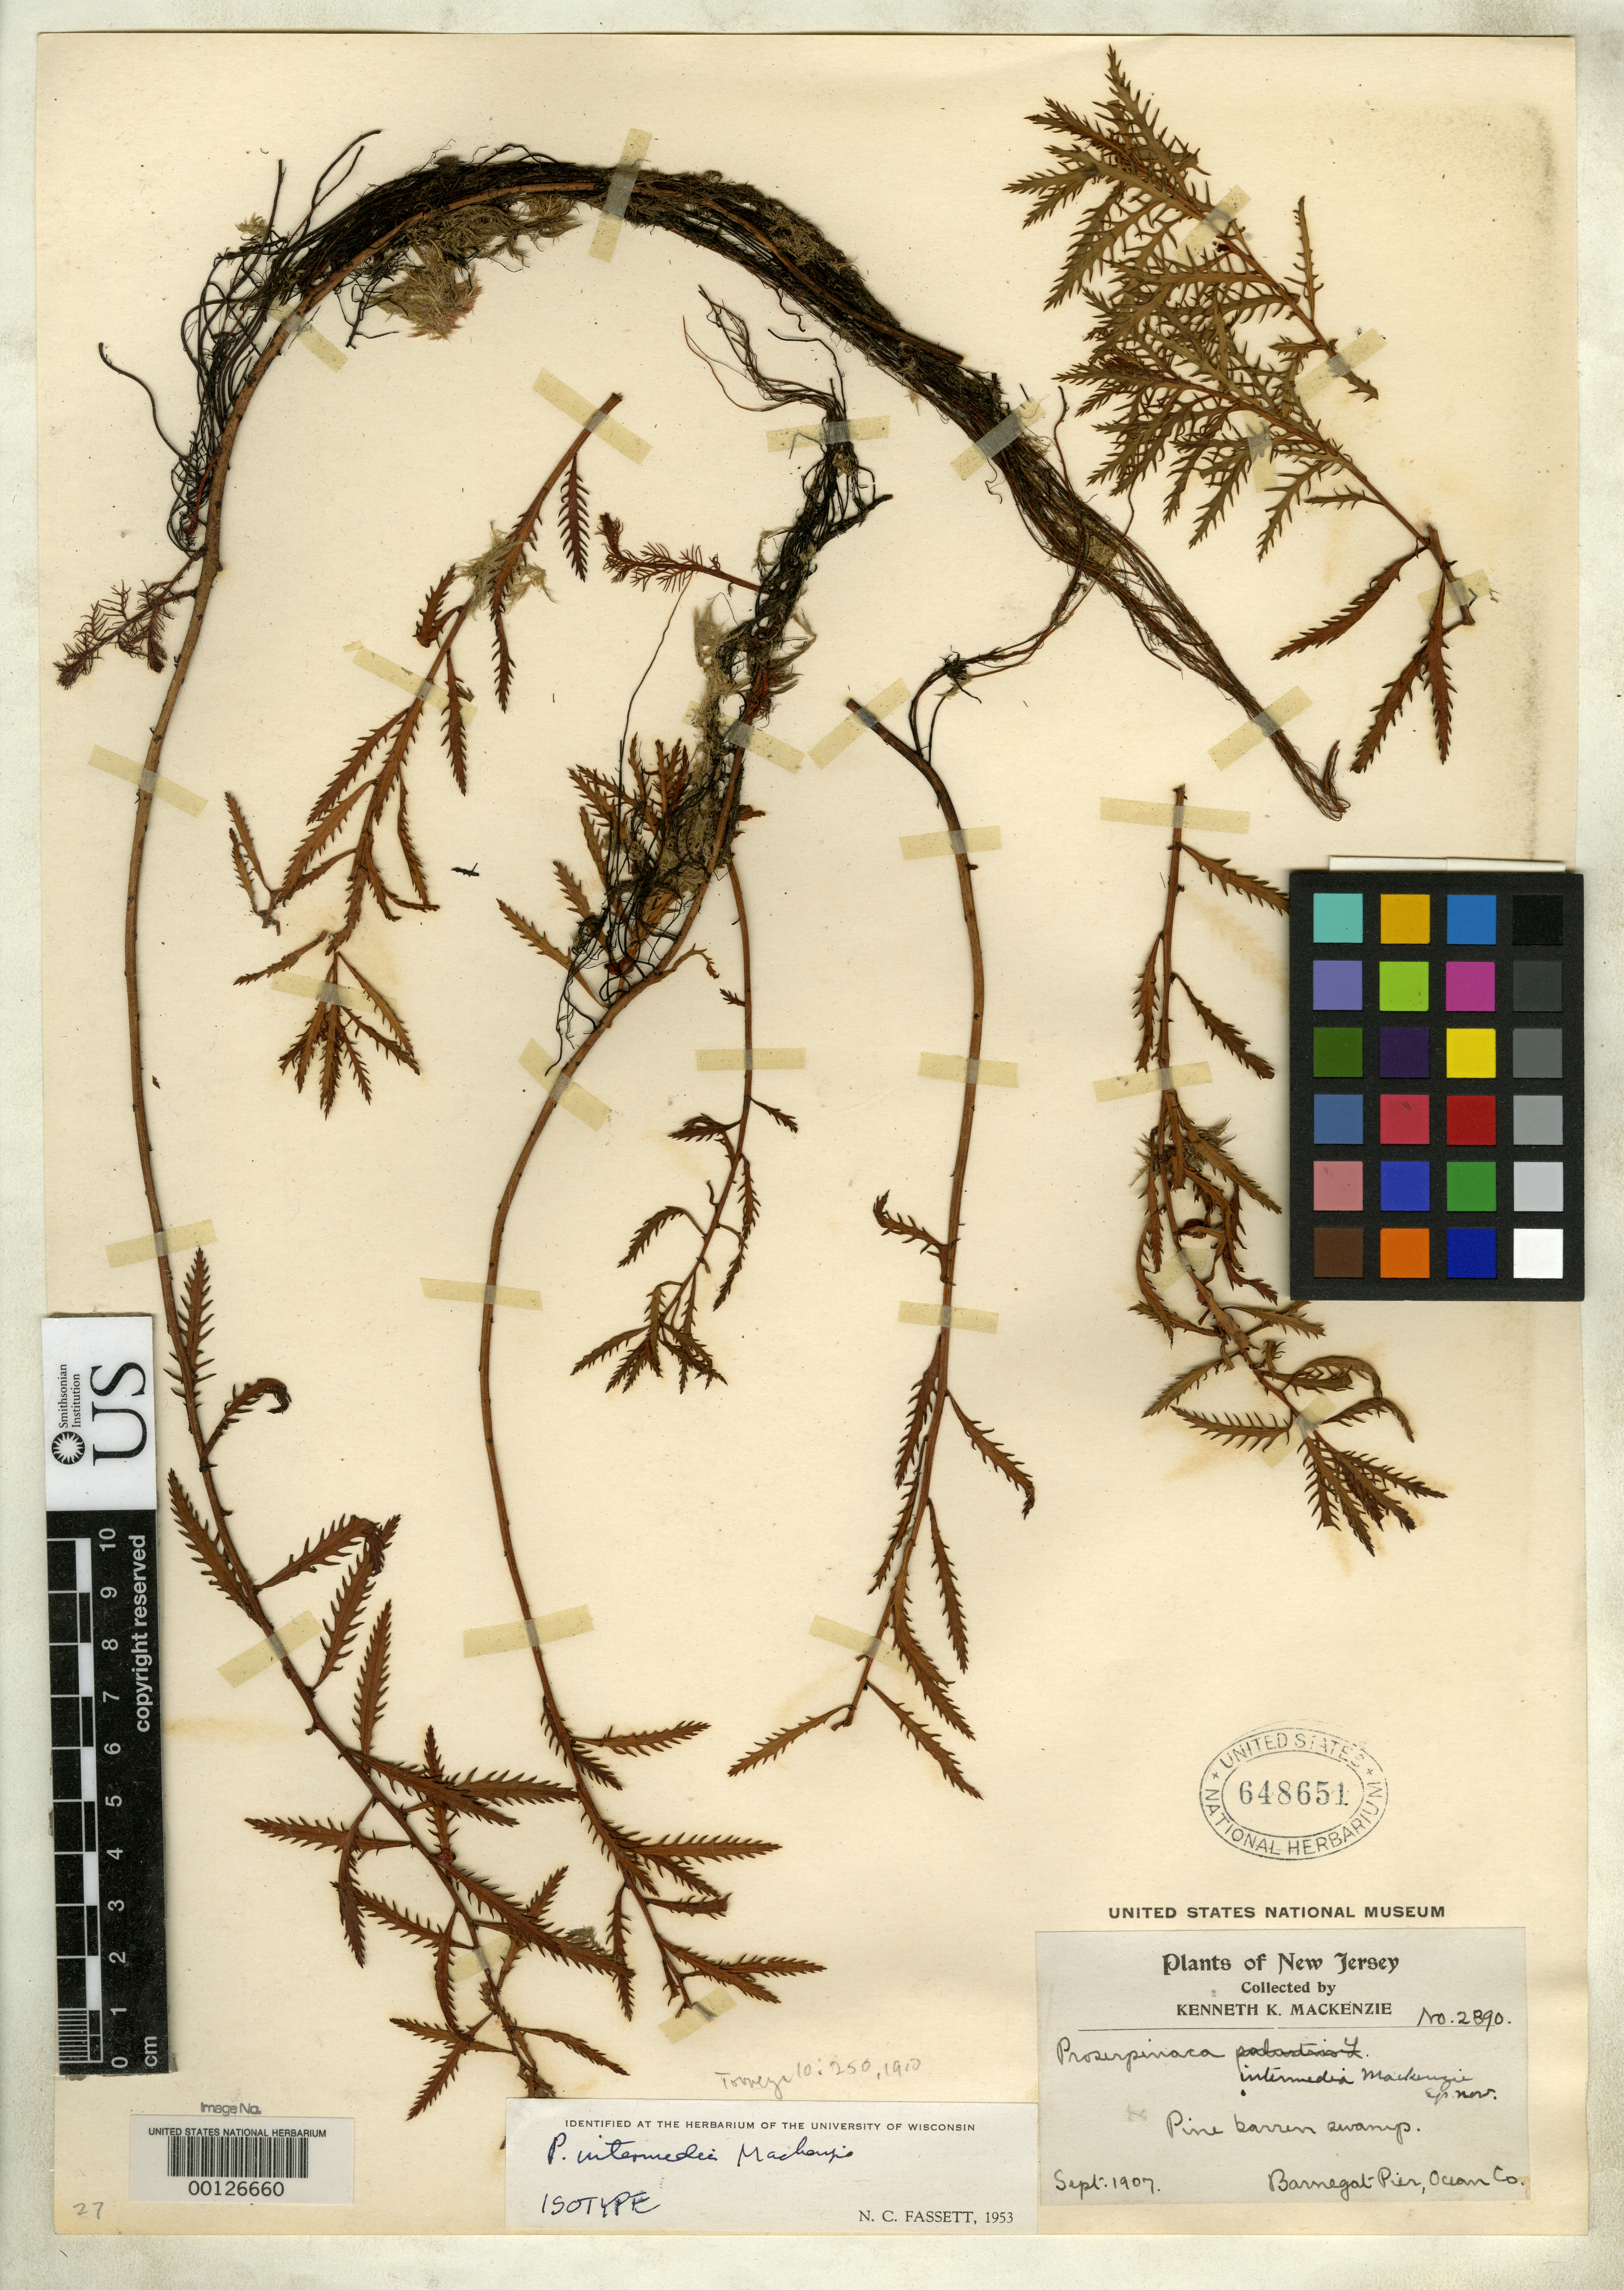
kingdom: Plantae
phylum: Tracheophyta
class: Magnoliopsida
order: Saxifragales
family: Haloragaceae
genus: Proserpinaca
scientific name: Proserpinaca intermedia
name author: Mack.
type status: Isotype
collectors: K. K. Mackenzie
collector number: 2890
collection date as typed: Sep 1907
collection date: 1907-09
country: United States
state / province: New Jersey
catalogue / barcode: US 648651